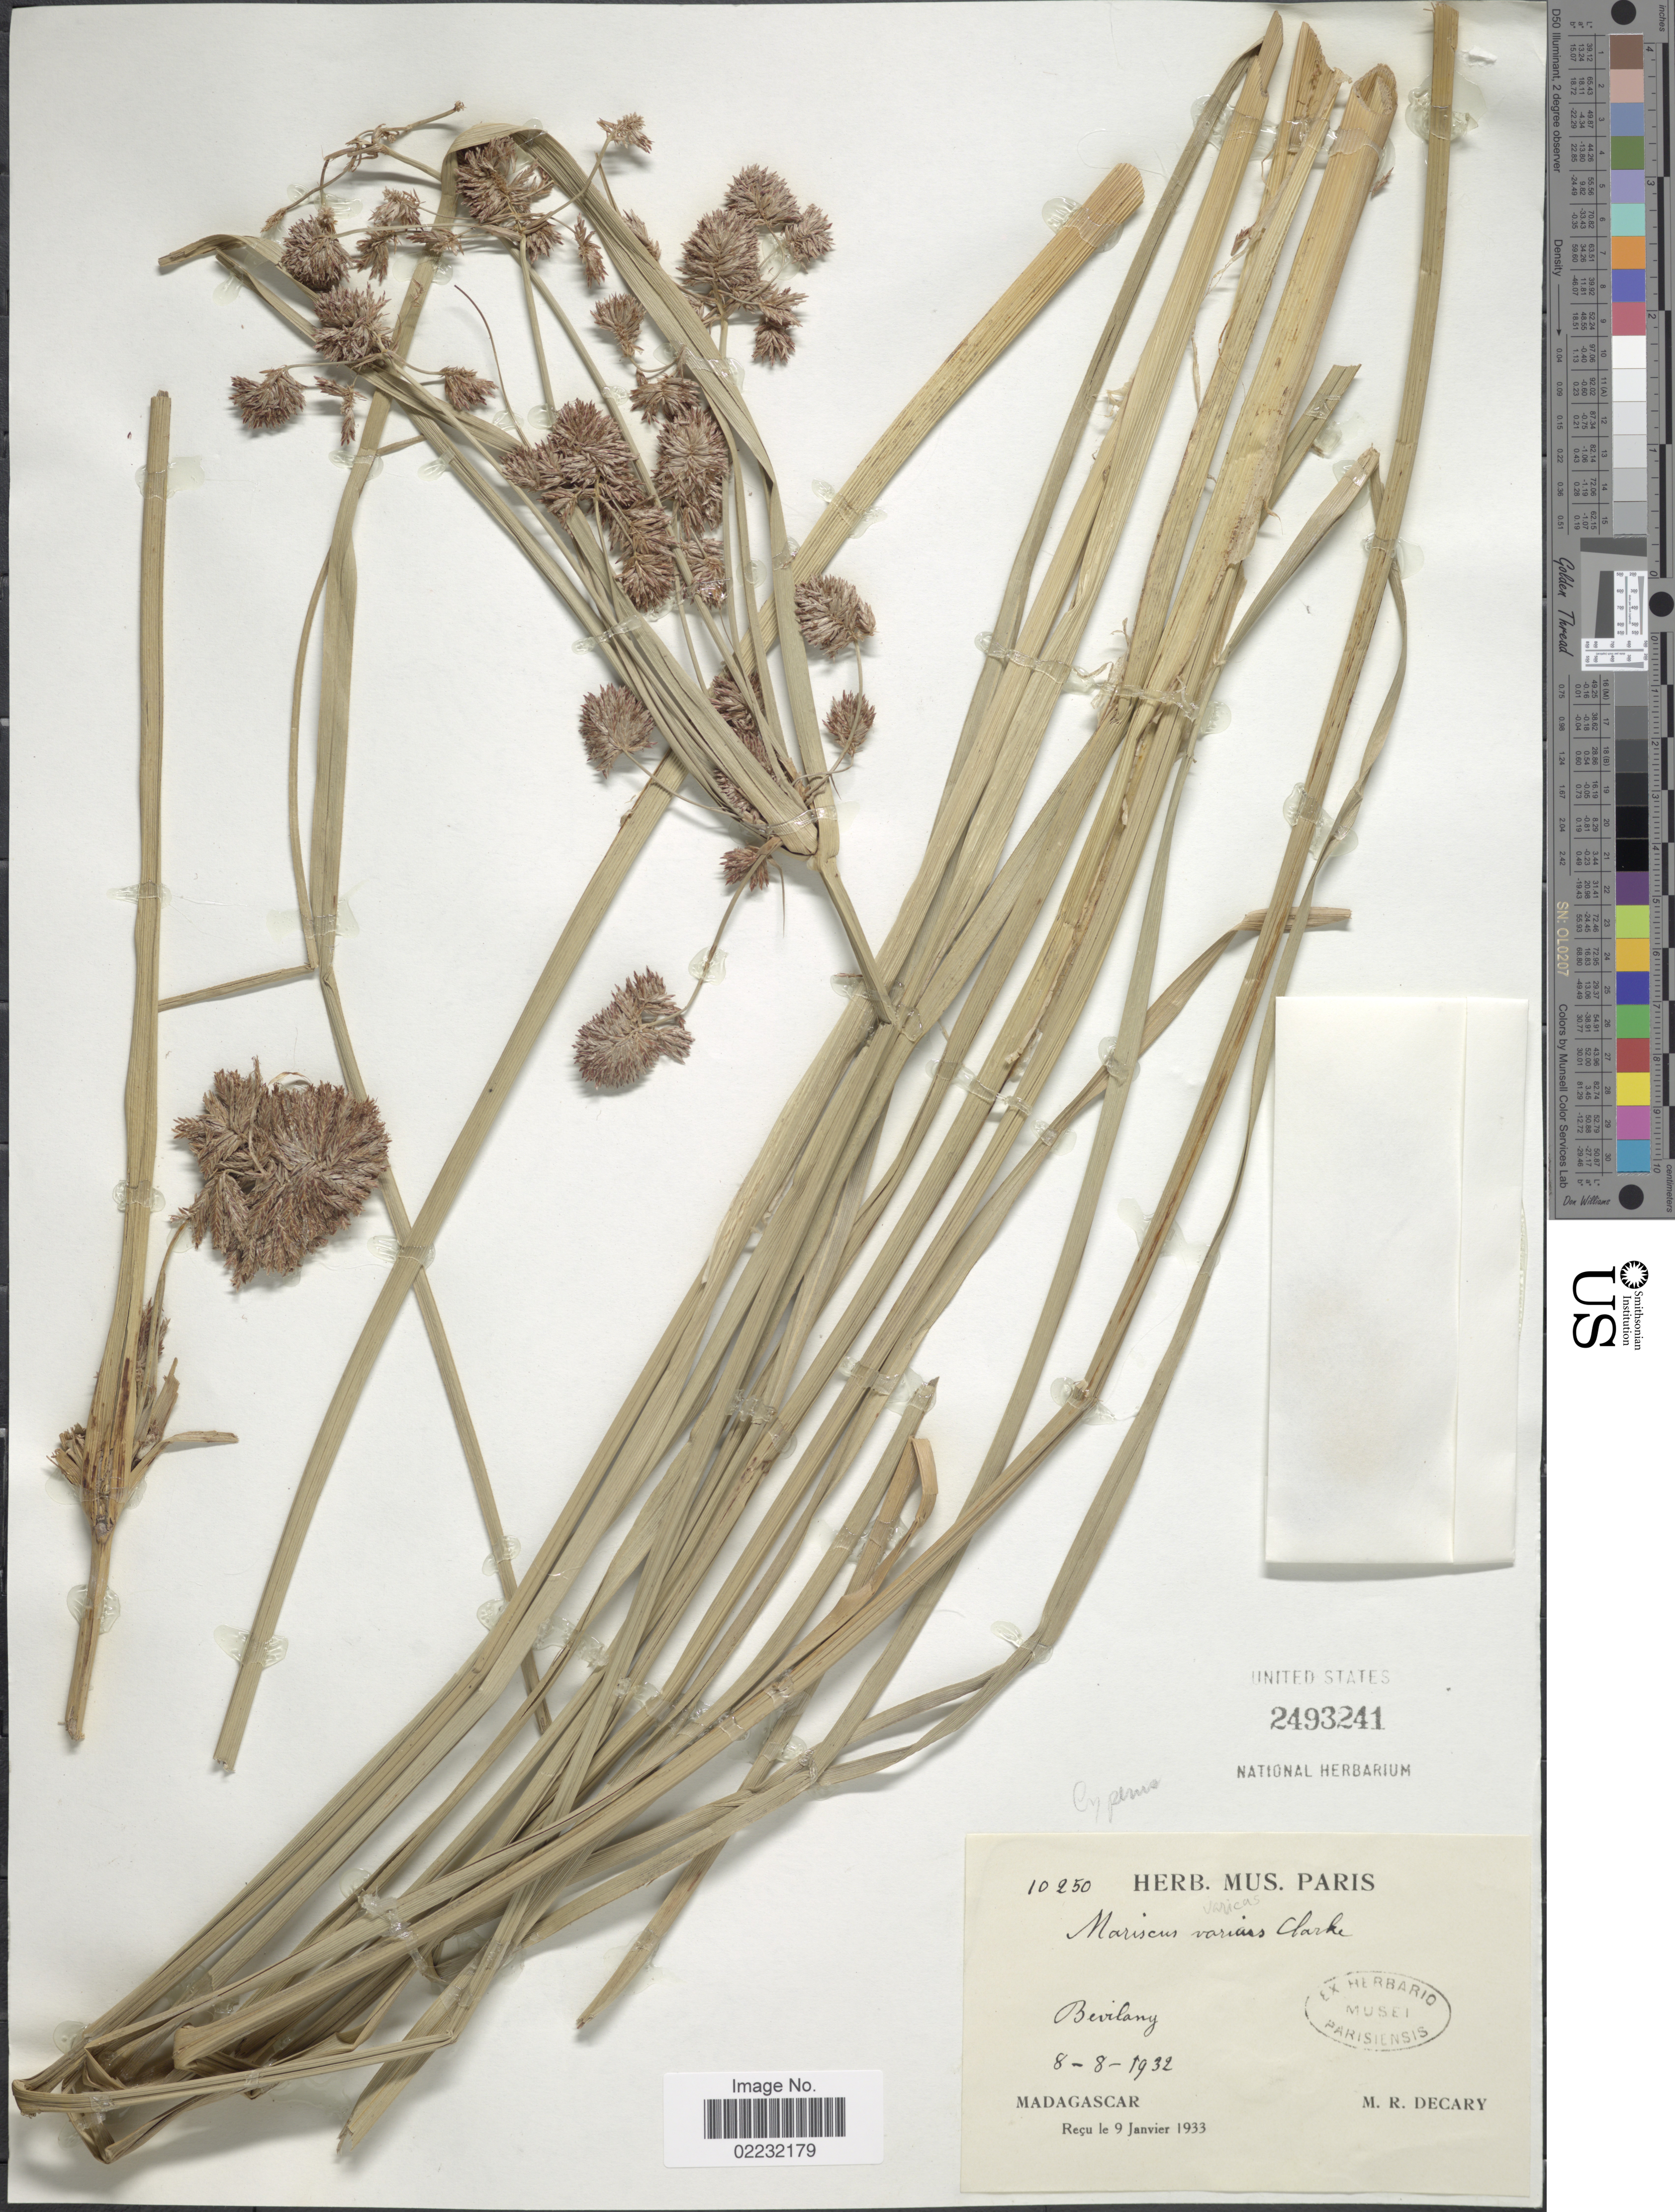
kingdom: Plantae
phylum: Tracheophyta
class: Liliopsida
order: Poales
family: Cyperaceae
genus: Cyperus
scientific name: Cyperus varicus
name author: (C.B. Clarke ex Cherm.) Kük.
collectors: R. Decary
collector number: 10250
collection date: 1932-08-08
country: Madagascar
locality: Bevilany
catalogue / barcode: US 2493241